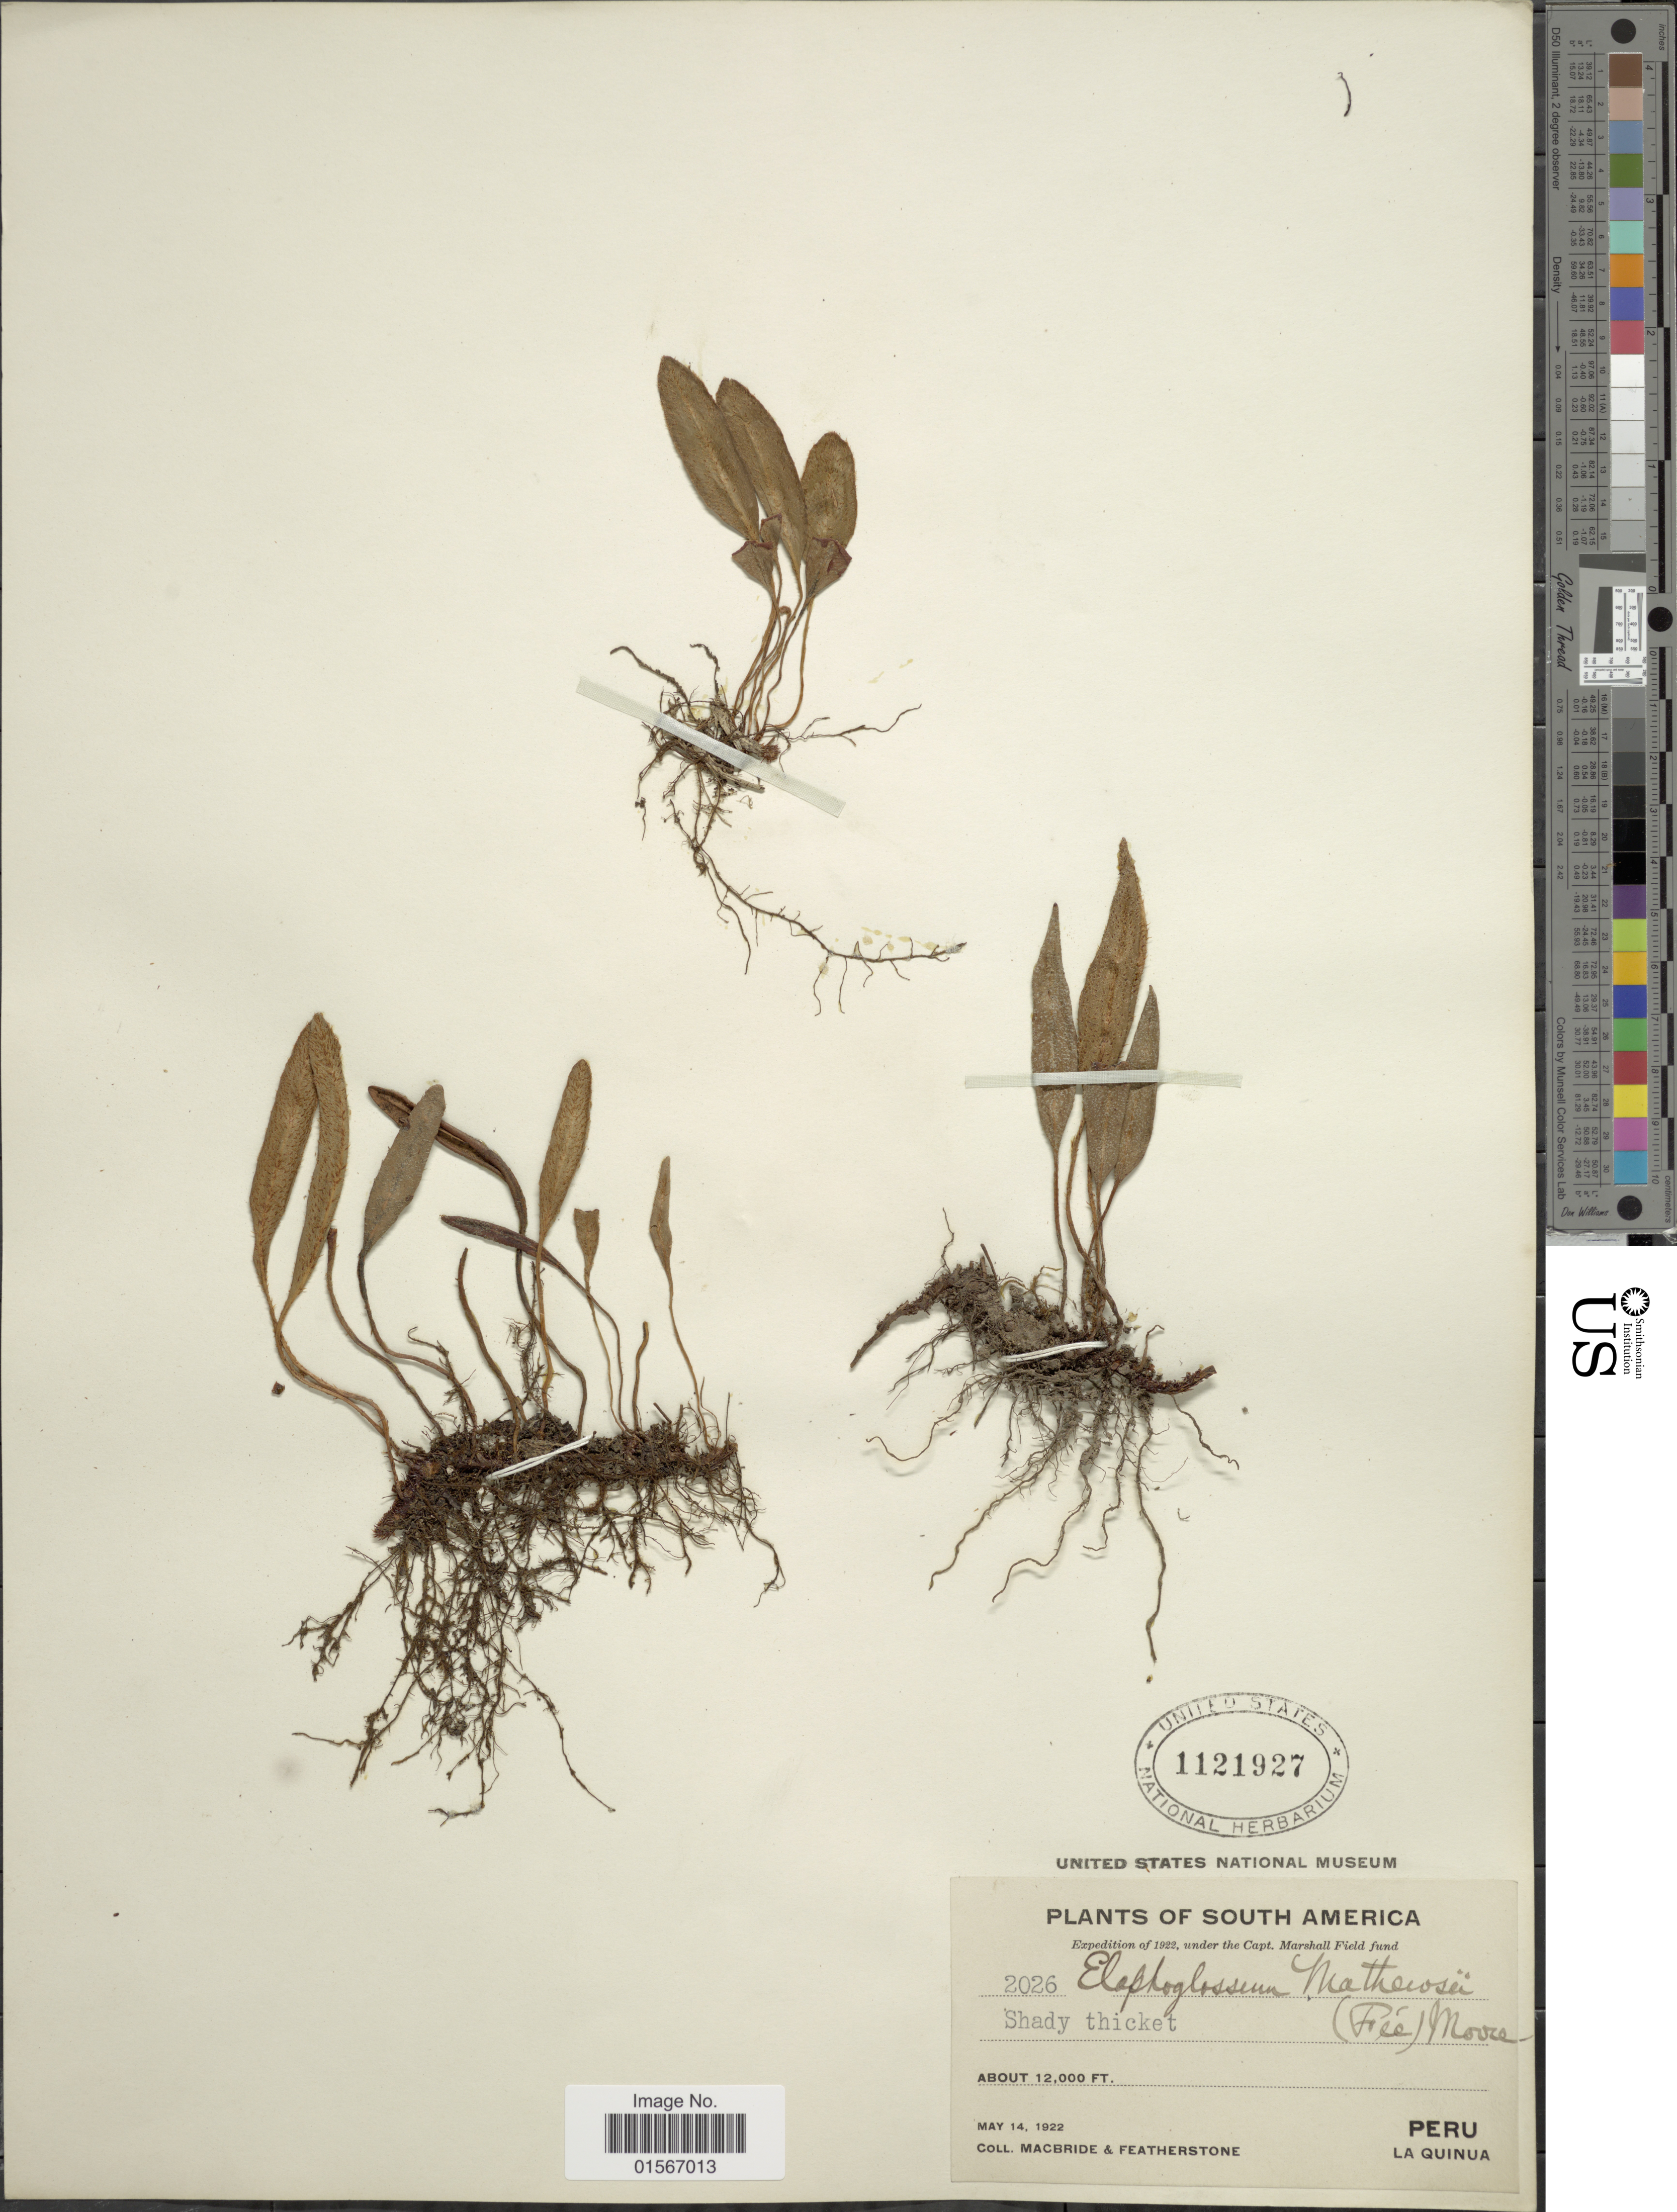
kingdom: Plantae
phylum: Tracheophyta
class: Polypodiopsida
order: Polypodiales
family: Dryopteridaceae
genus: Elaphoglossum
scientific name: Elaphoglossum mathewsii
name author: (Fée) T. Moore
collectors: Macbride, -- & -. Featherstone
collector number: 2026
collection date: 1922-05-14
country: Peru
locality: Shady thicket, La Quinua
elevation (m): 3658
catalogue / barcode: US 1121927